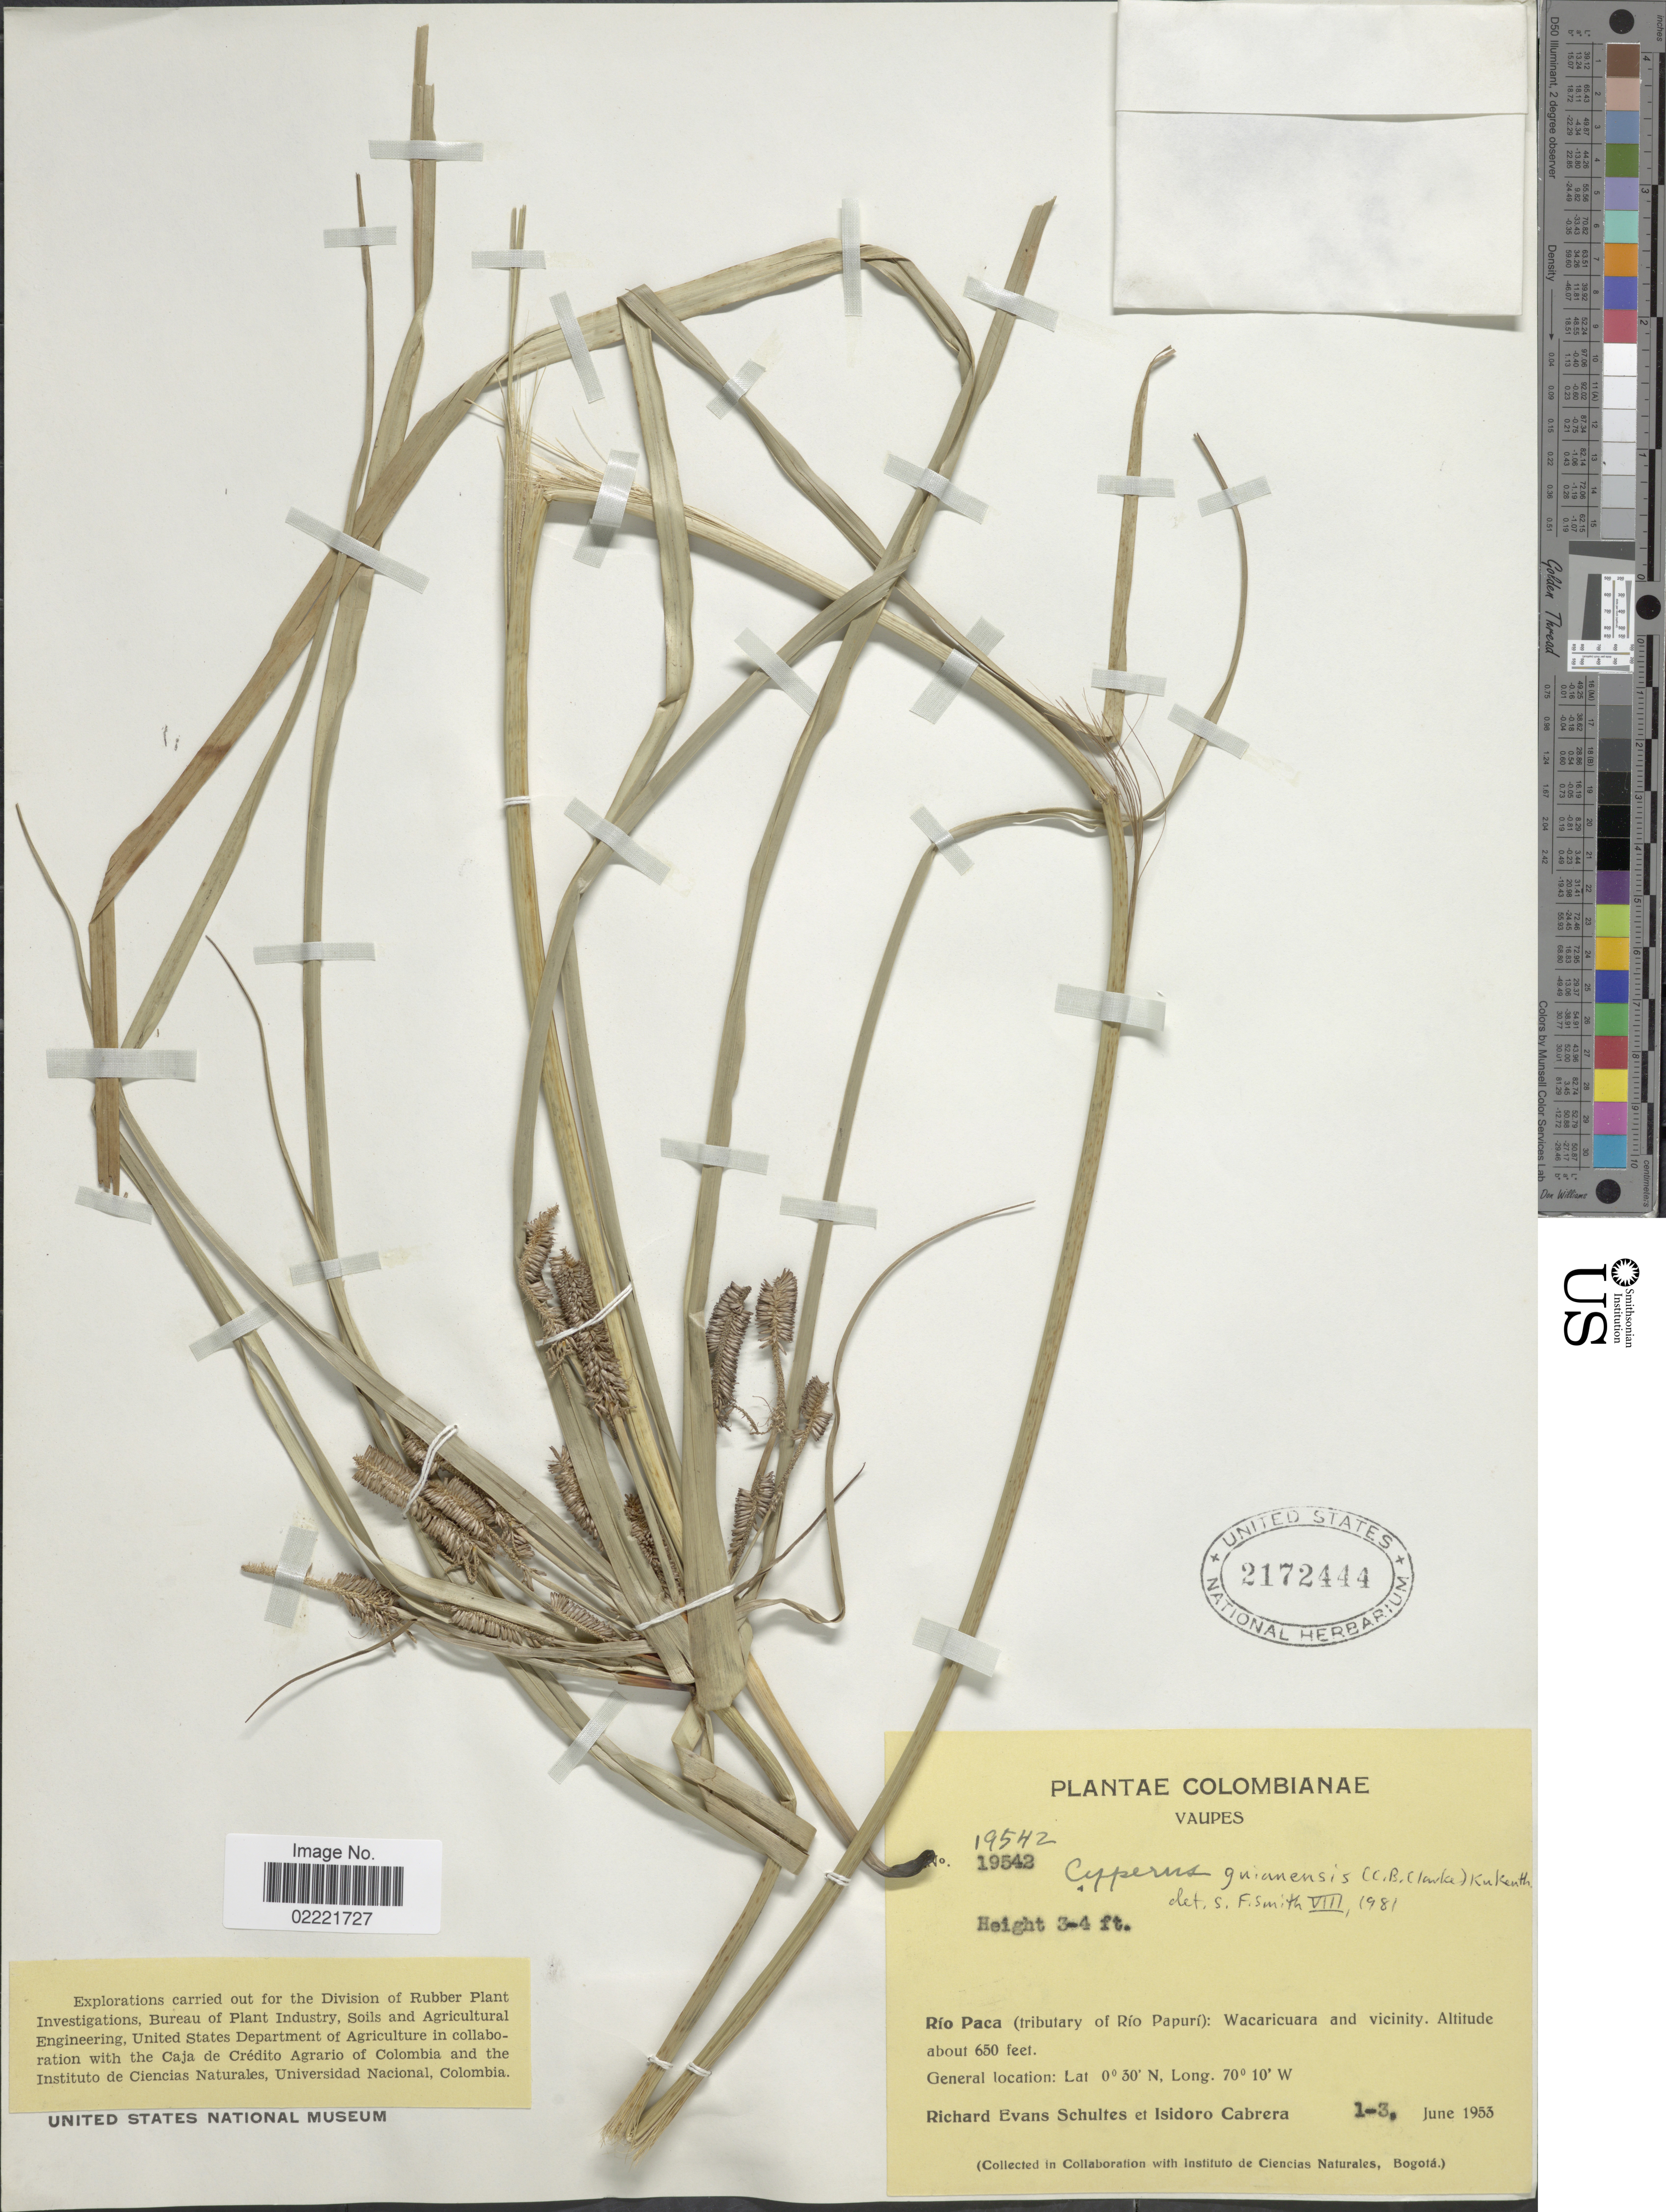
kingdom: Plantae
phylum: Tracheophyta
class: Liliopsida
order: Poales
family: Cyperaceae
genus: Cyperus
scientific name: Cyperus guianensis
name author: (C.B. Clarke) Kük.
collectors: R. E. Schultes & I. Cabrera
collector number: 19542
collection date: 1953-06-01/1953-06-03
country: Colombia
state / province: Vaupés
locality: Río Paca (tributary of Río Papurí): Wacaricuara and vicinity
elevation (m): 198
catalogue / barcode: US 2172444